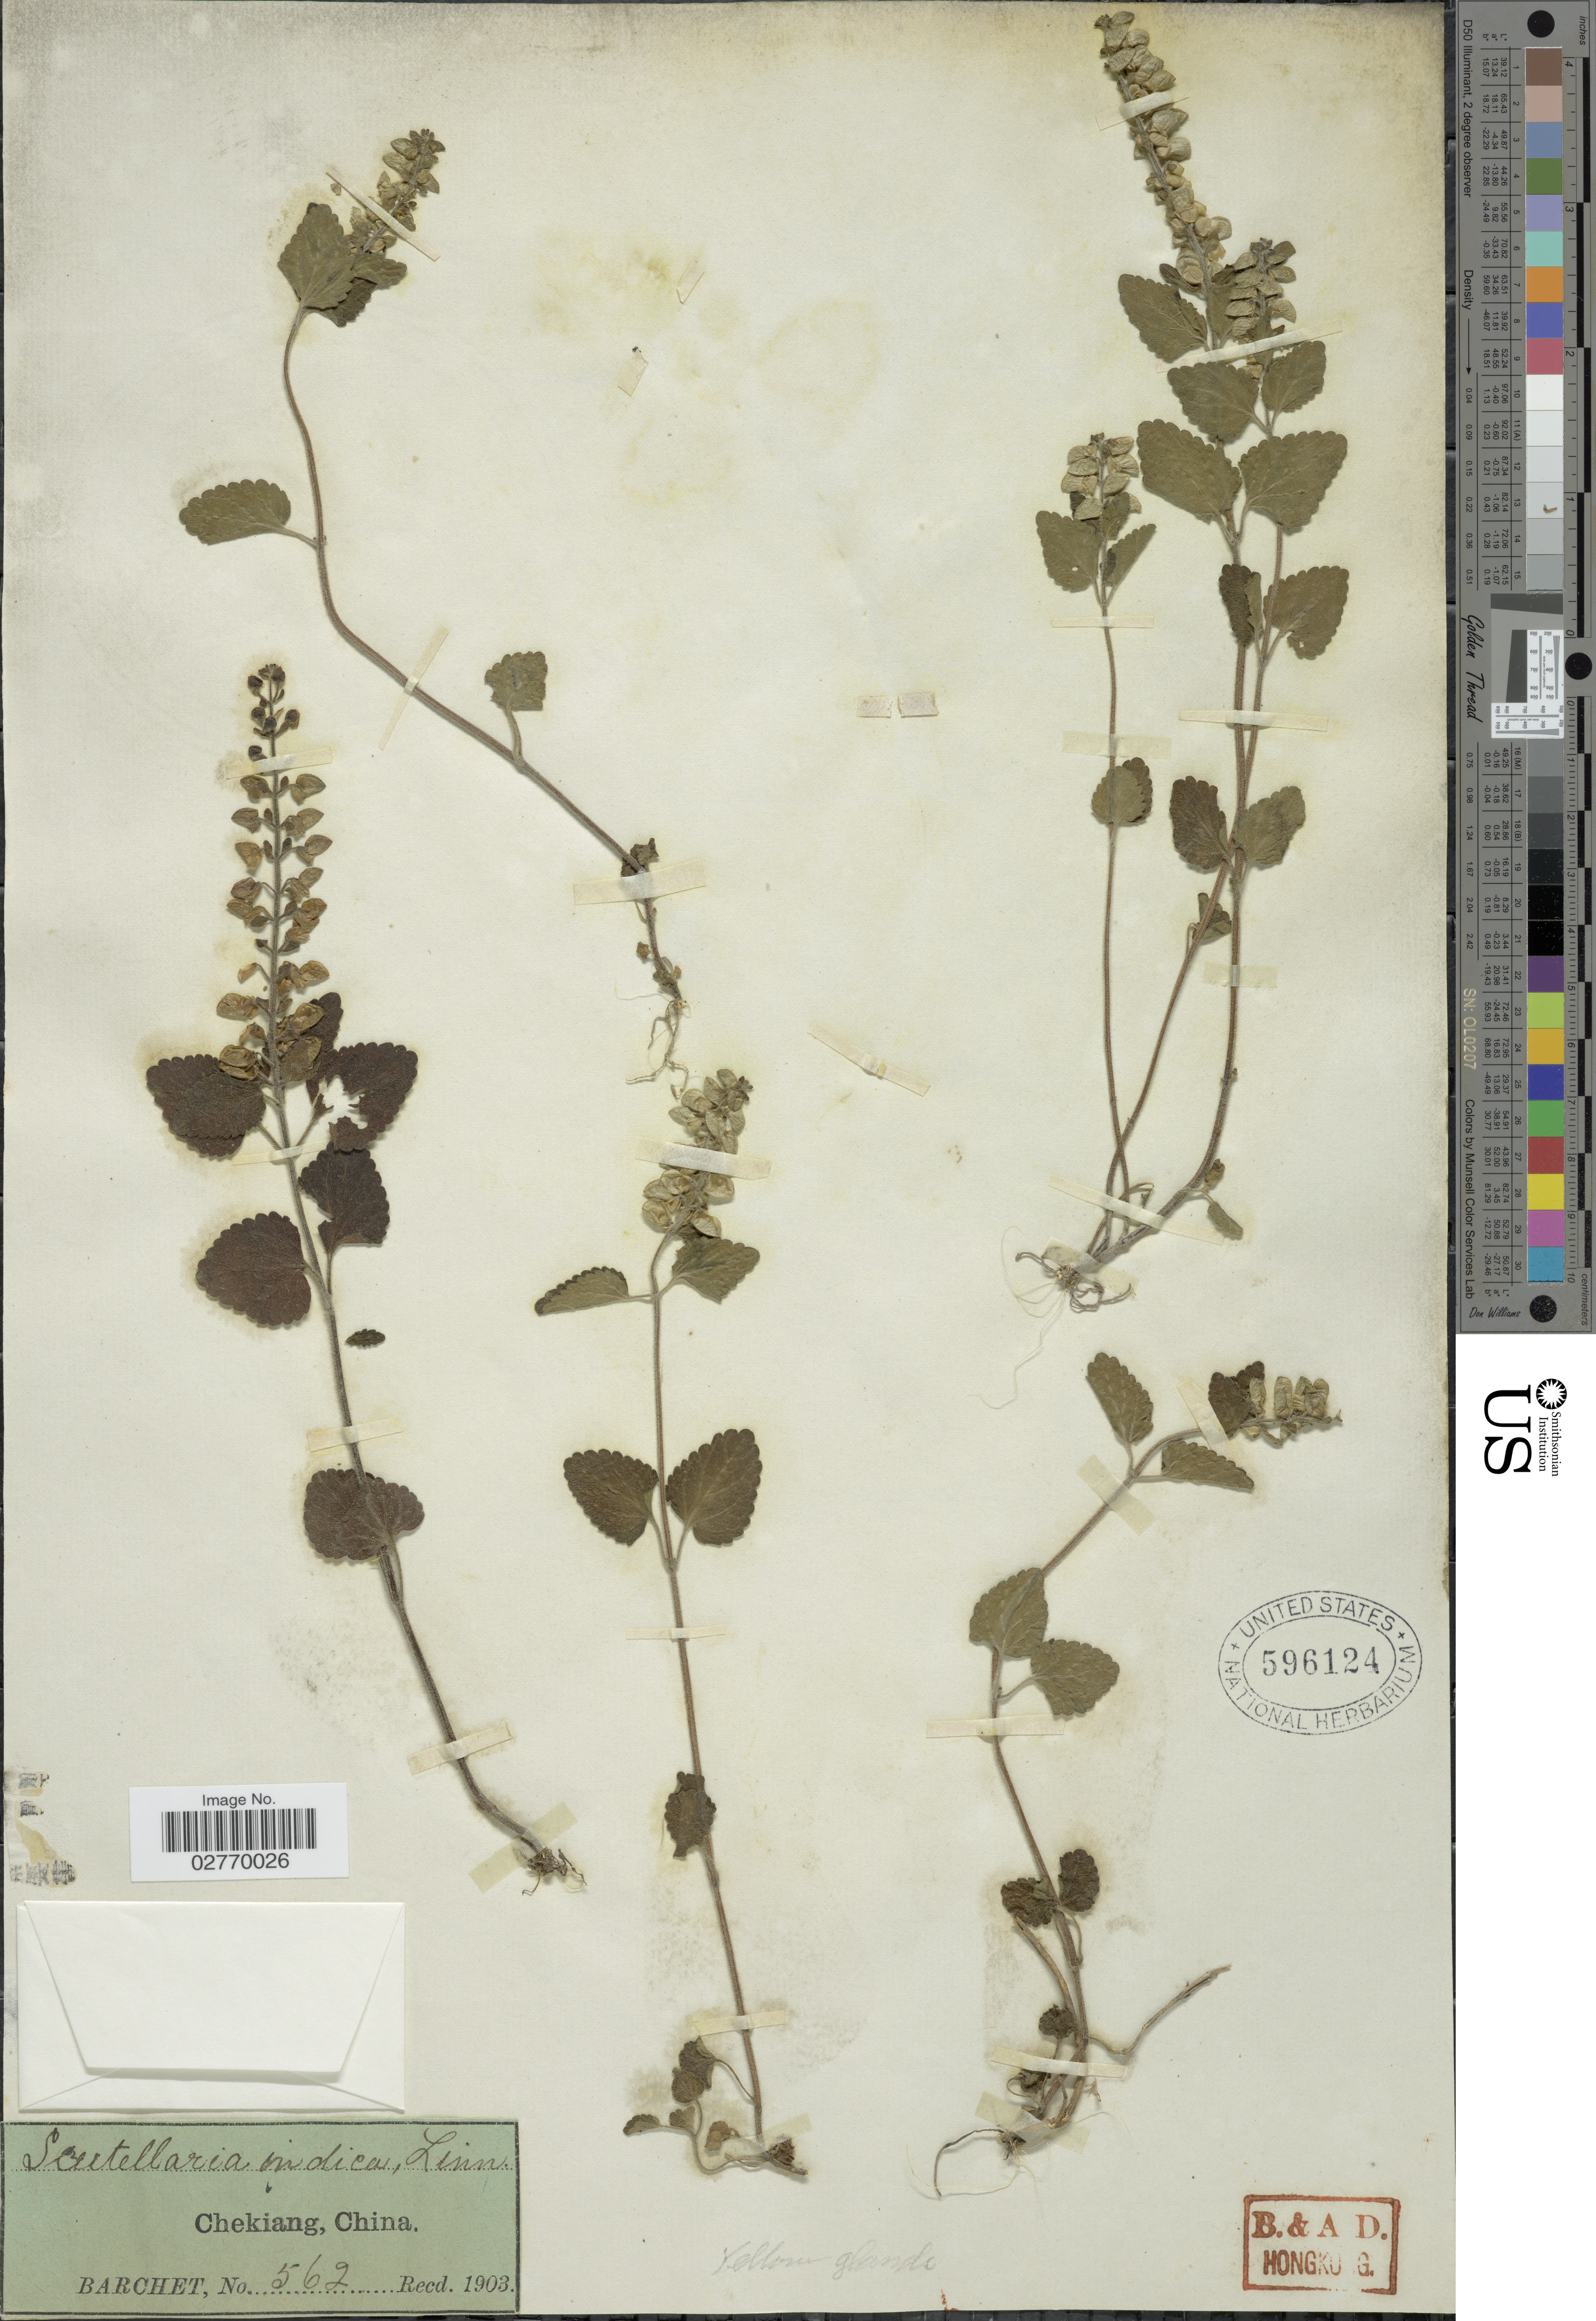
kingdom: Plantae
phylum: Tracheophyta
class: Magnoliopsida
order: Lamiales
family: Lamiaceae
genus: Scutellaria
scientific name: Scutellaria indica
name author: L.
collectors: Barchet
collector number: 562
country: China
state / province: Zhejiang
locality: Chekiang.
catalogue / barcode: US 596124